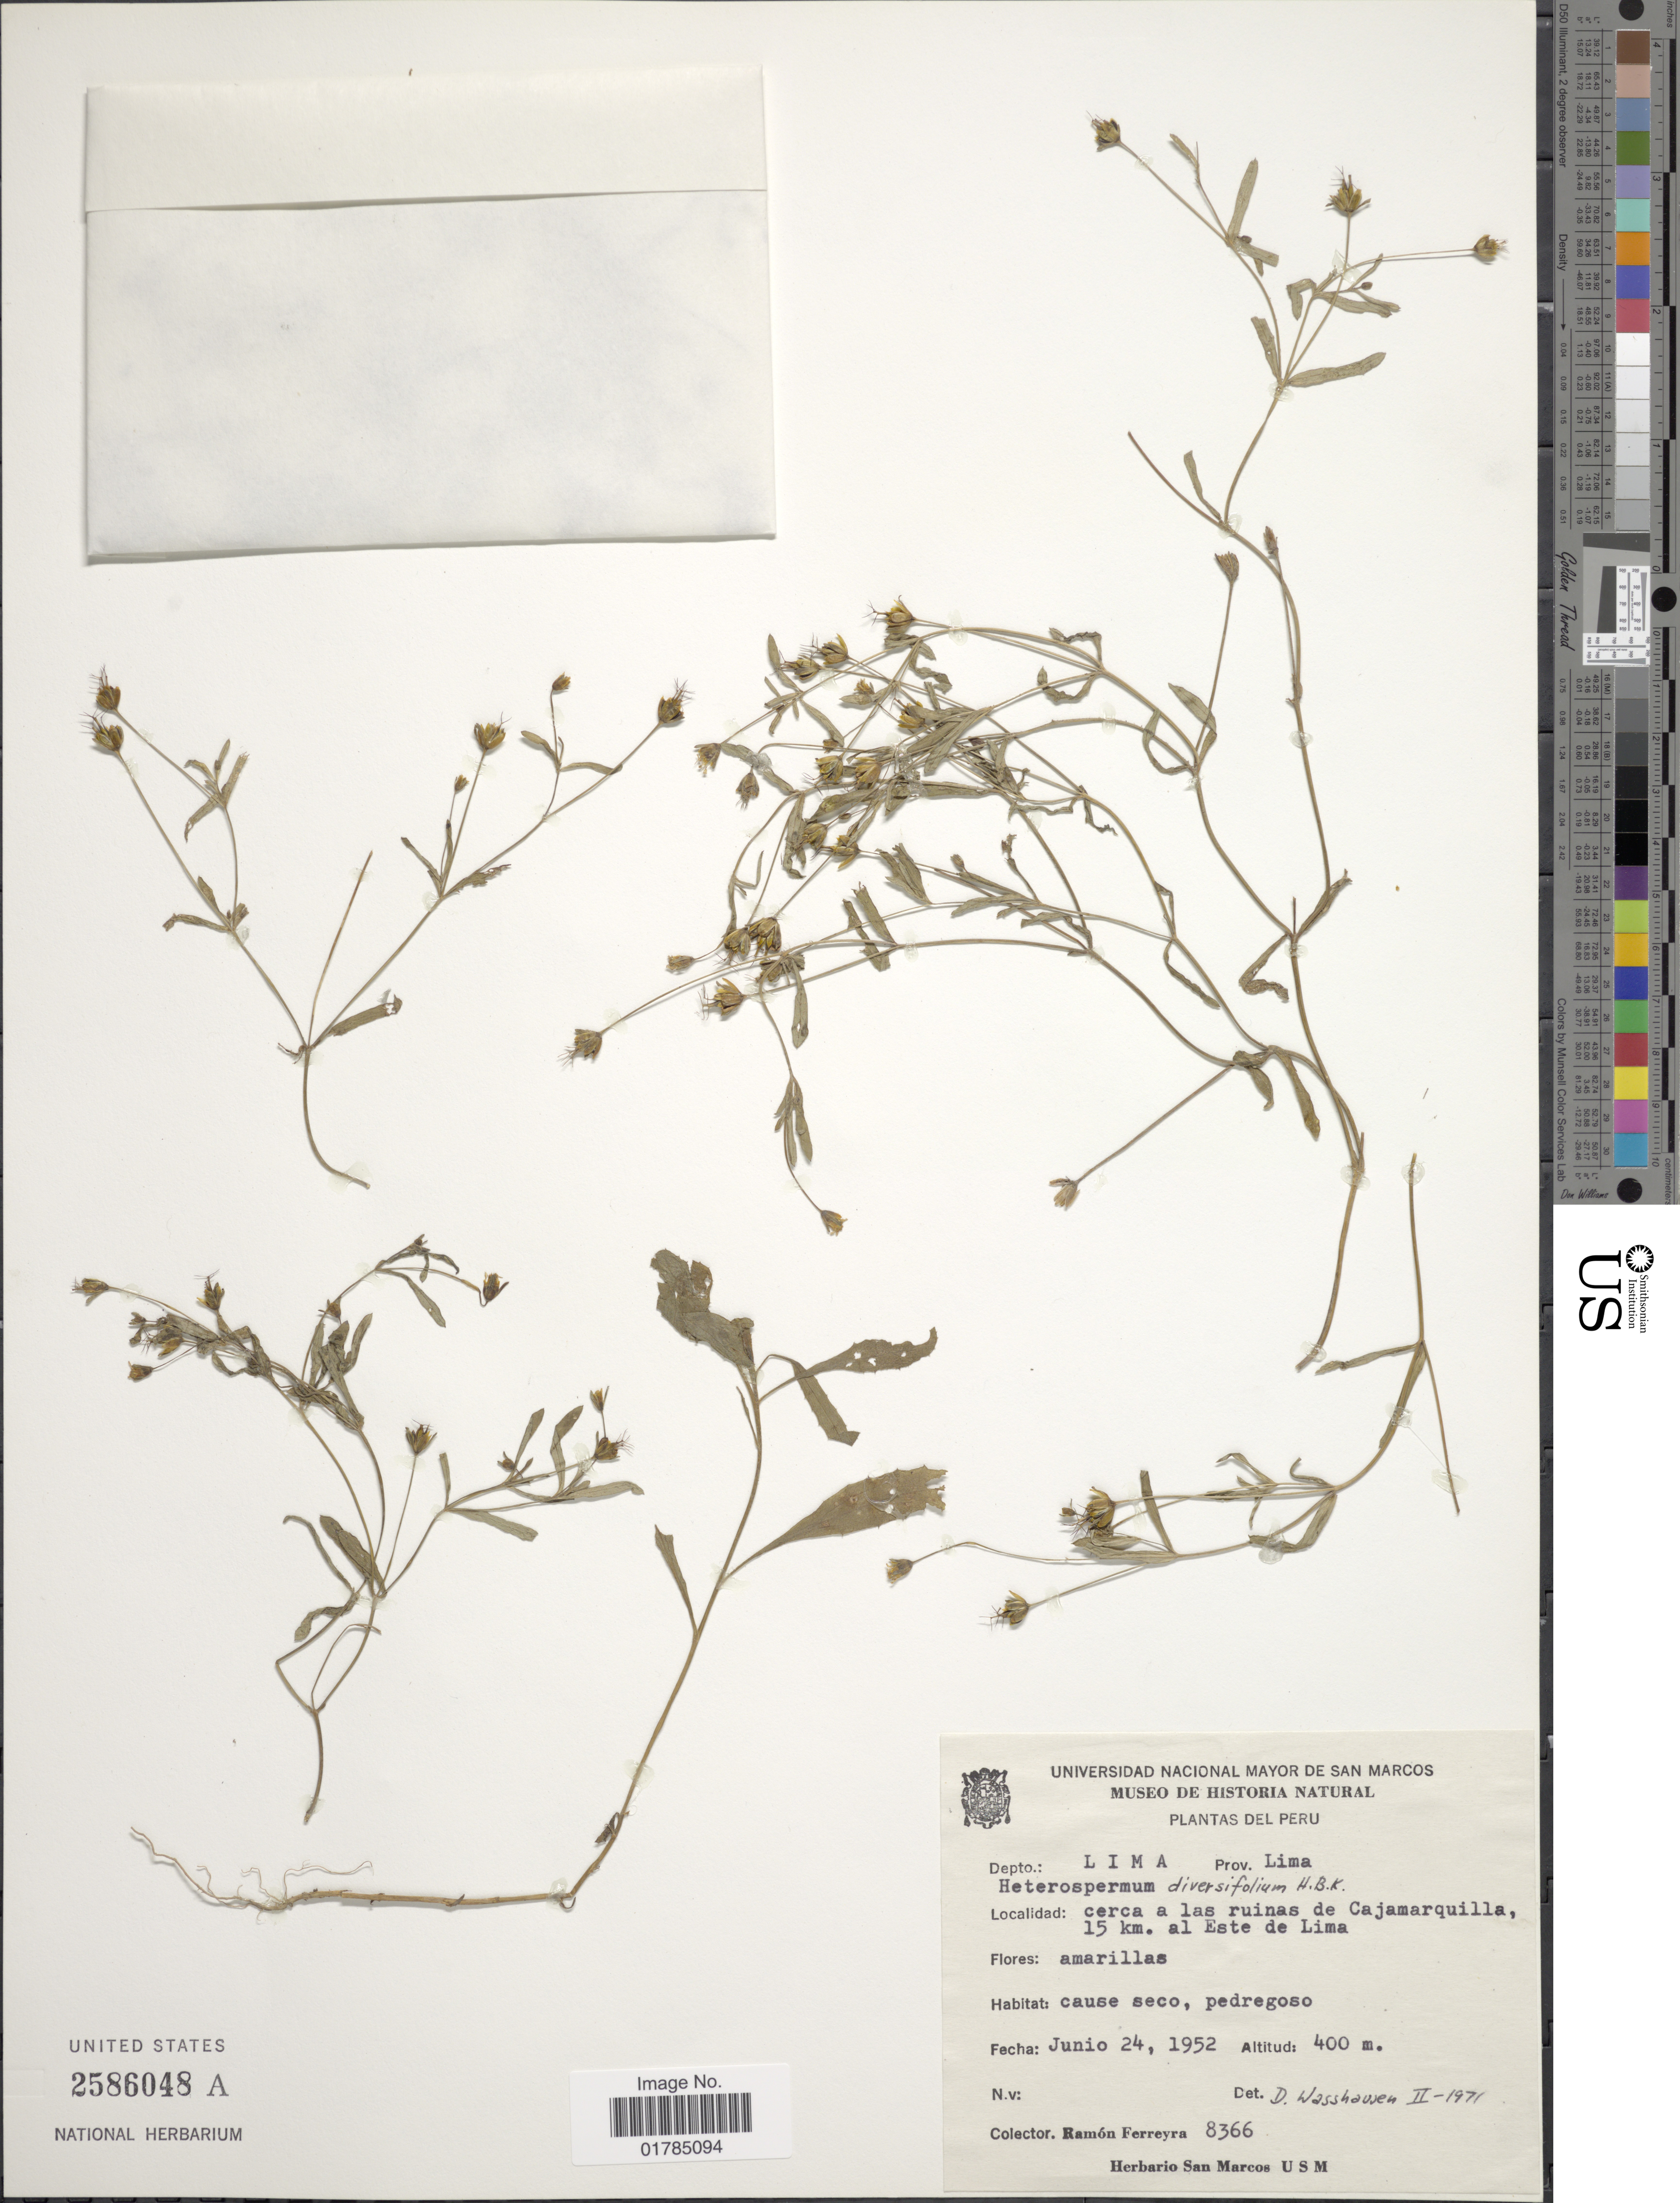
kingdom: Plantae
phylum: Tracheophyta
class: Magnoliopsida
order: Asterales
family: Asteraceae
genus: Heterosperma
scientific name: Heterosperma diversifolium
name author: Kunth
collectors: R. A. Ferreyra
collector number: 8366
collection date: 1952-06-24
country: Peru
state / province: Lima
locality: Prov. Lima. Cerca a las ruinas de Cajamarquilla 15 km. al Este de Lima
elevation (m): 400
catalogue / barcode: US 2586048A